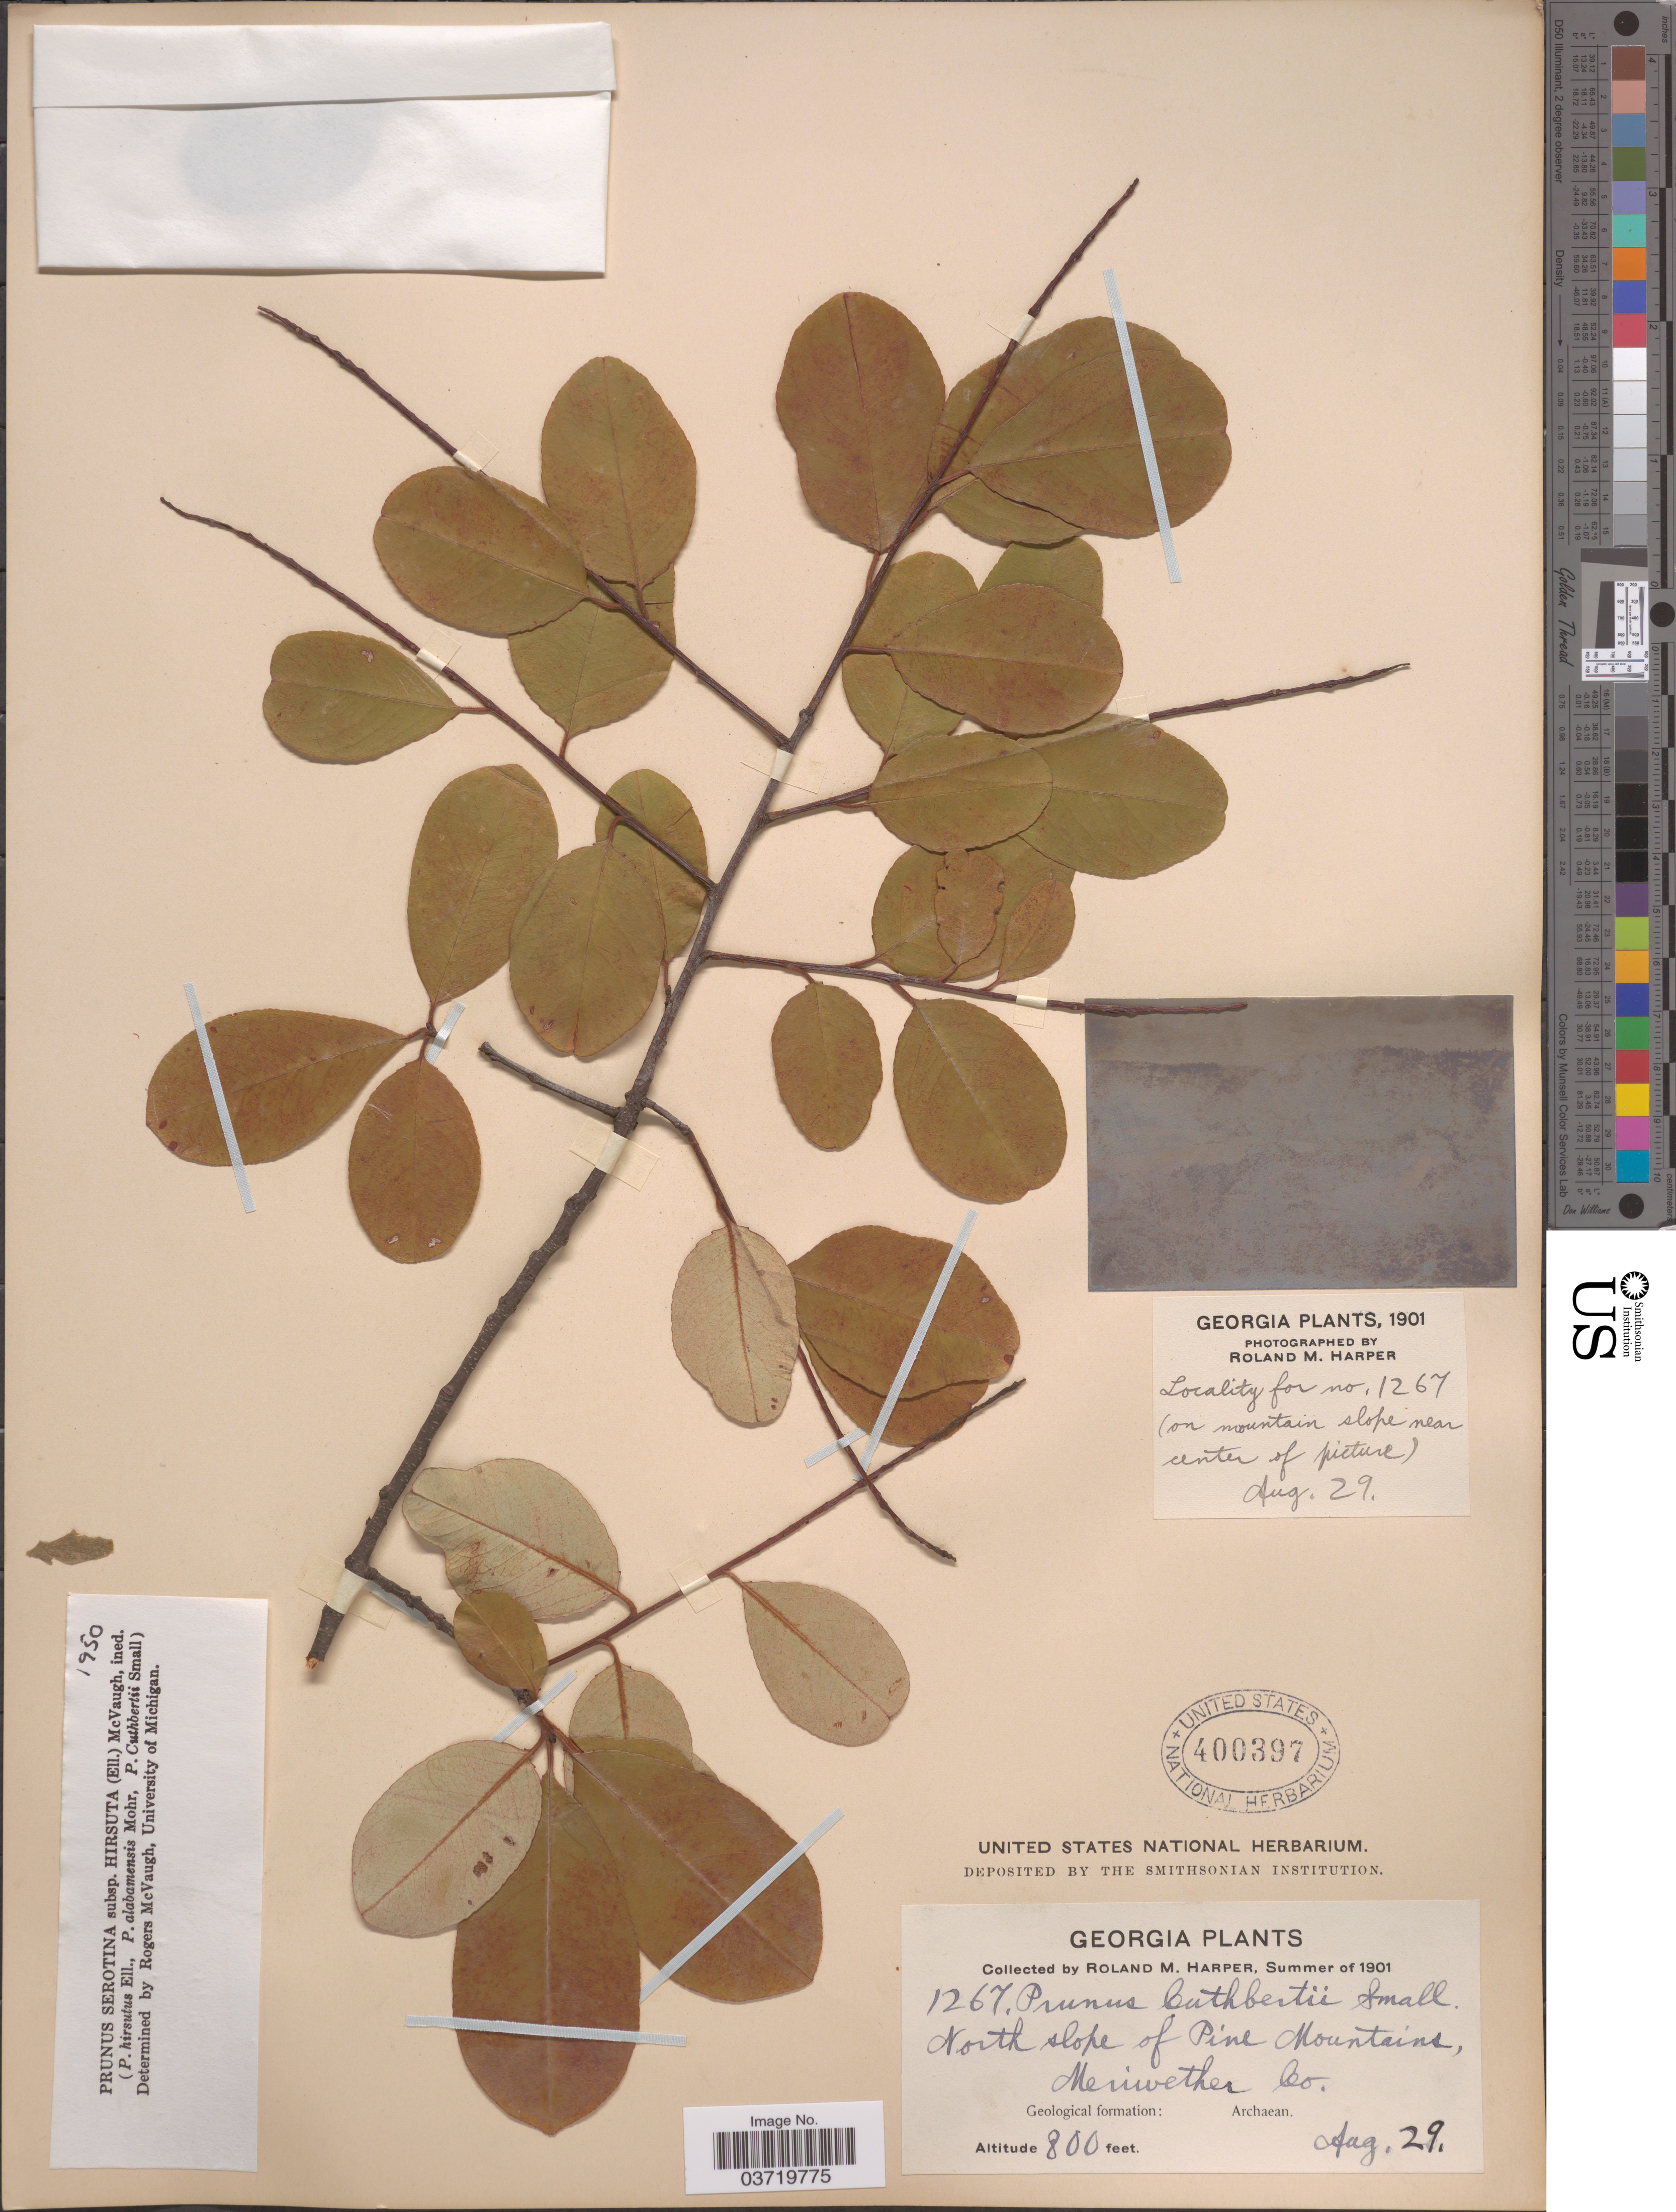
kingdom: Plantae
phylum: Tracheophyta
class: Magnoliopsida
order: Rosales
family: Rosaceae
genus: Prunus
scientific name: Prunus serotina var. serotina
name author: Ehrh.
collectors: R. M. Harper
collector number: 1267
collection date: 1901-08-29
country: United States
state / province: Georgia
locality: North slope of Pine Mountains, Meriwether Co.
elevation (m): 244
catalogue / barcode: US 400397